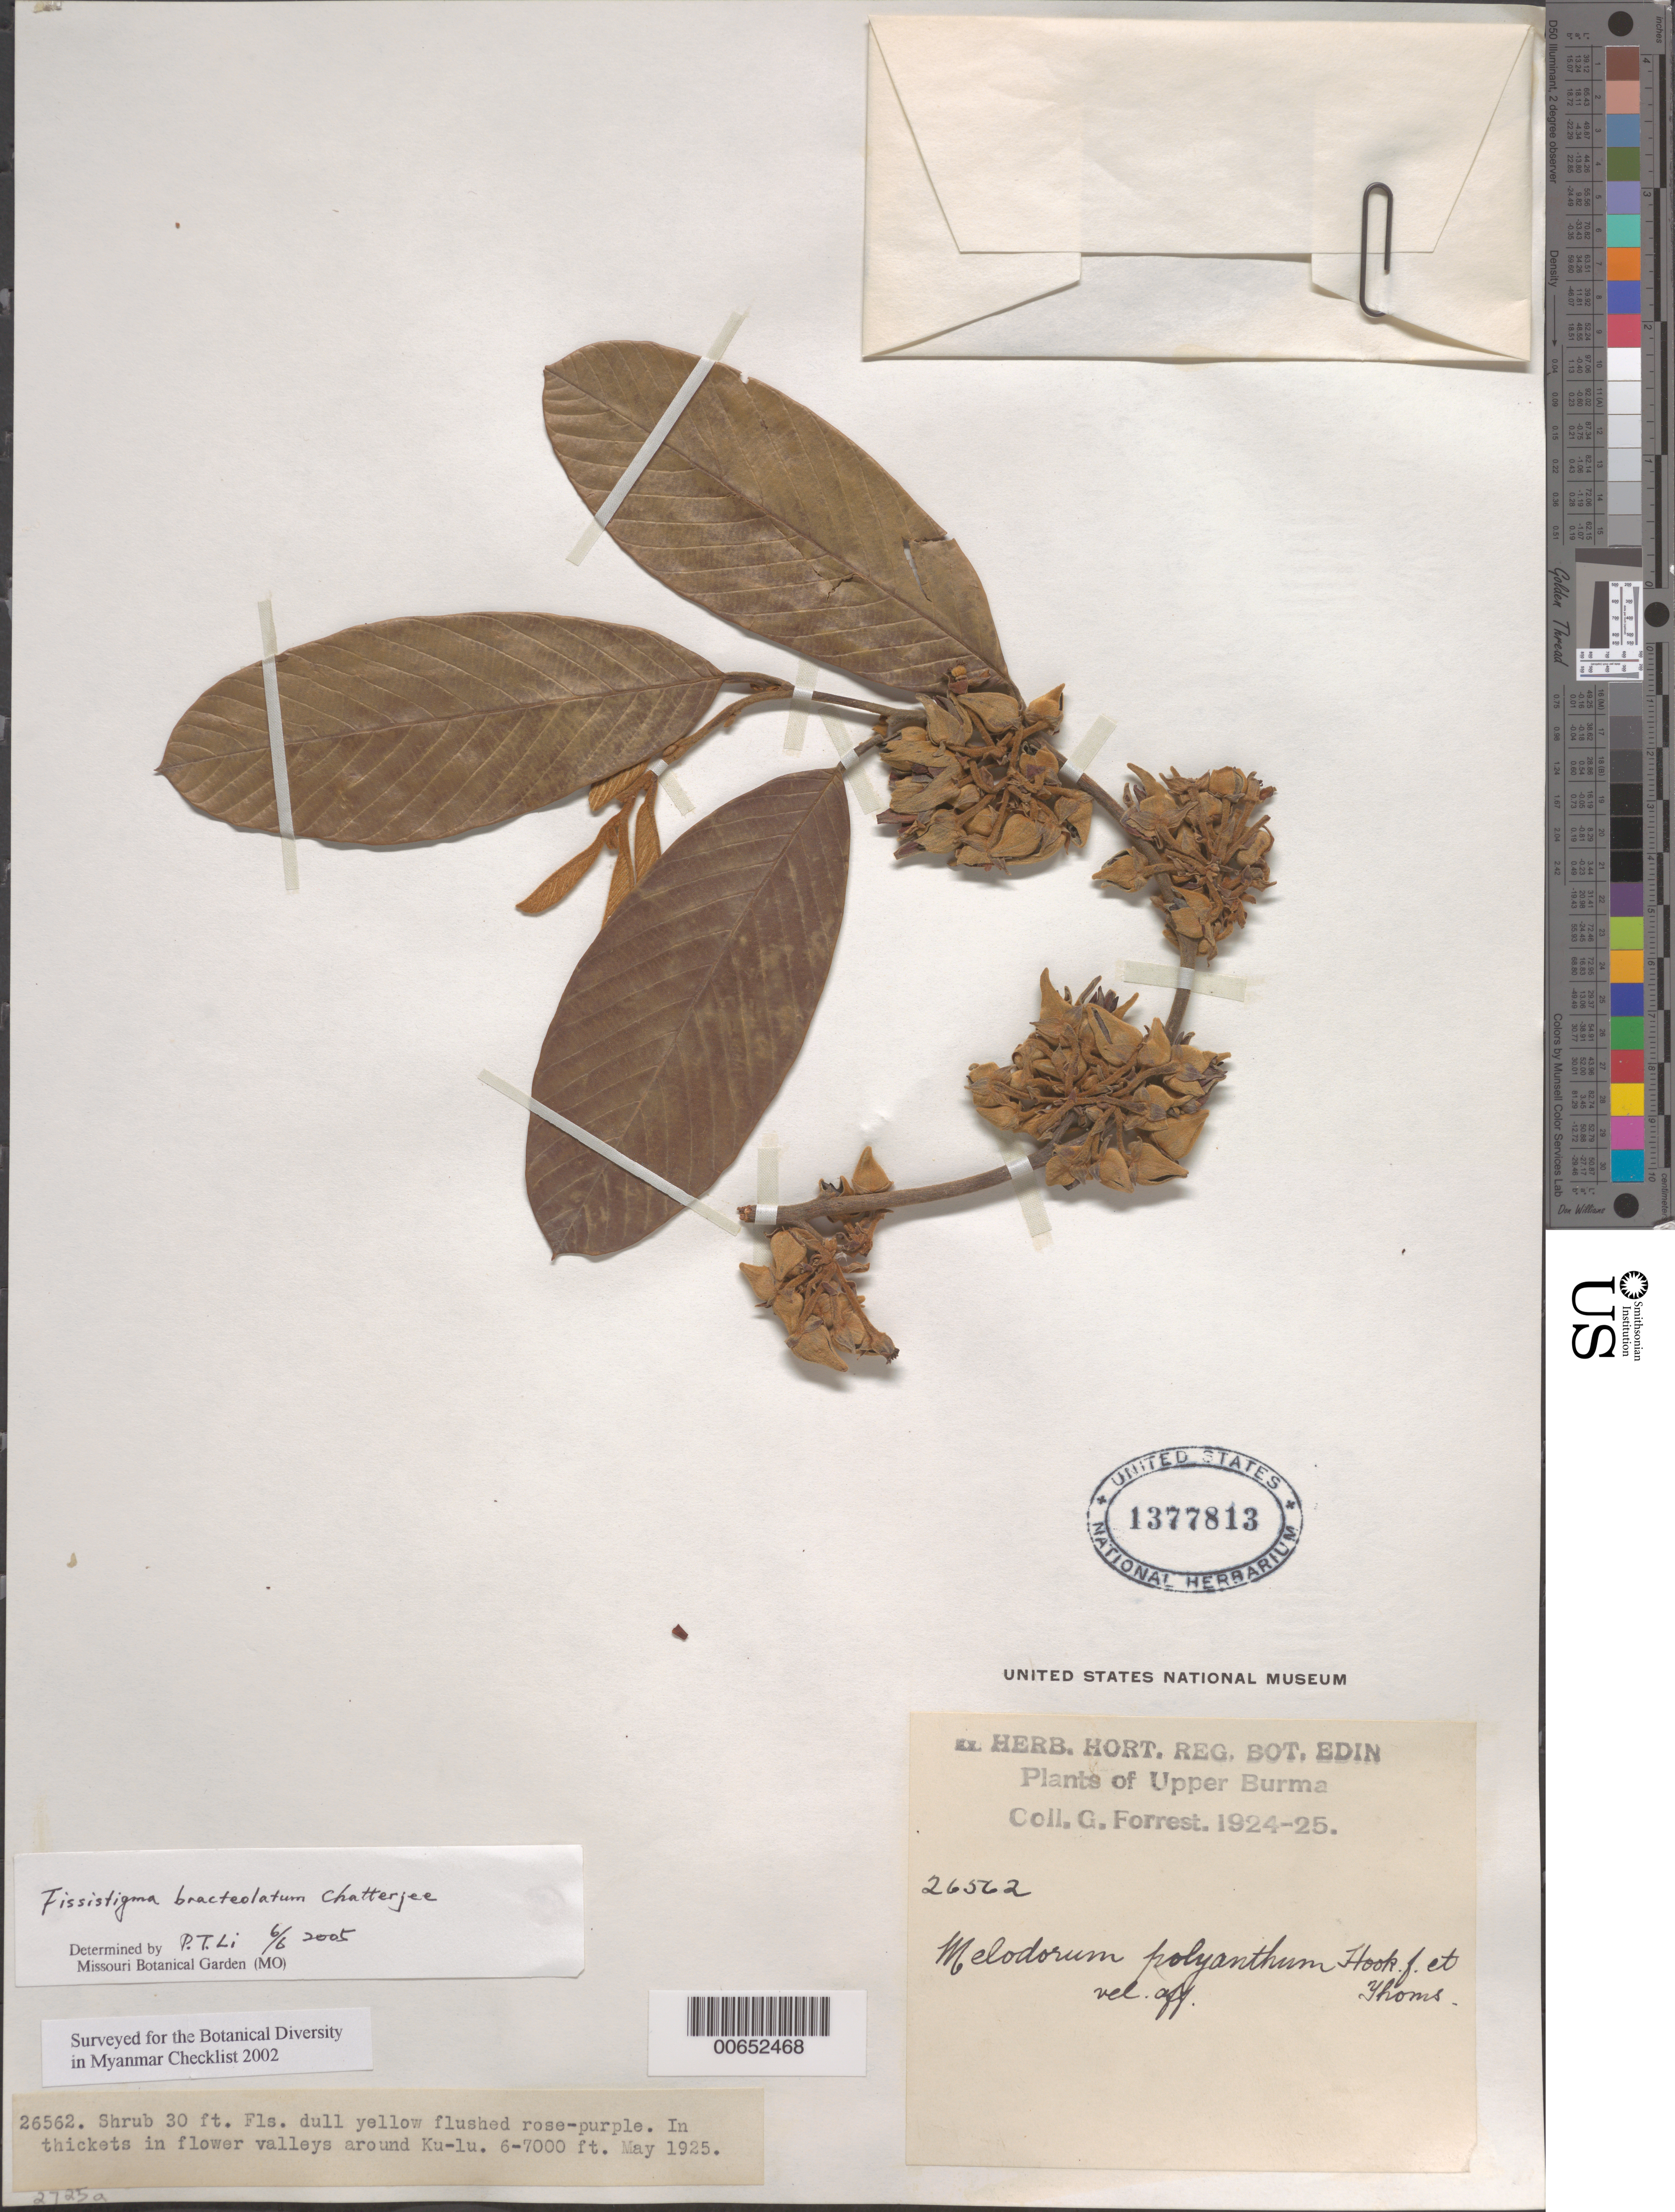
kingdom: Plantae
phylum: Tracheophyta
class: Magnoliopsida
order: Magnoliales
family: Annonaceae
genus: Fissistigma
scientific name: Fissistigma bracteolatum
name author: Chatterjee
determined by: Li, P. T.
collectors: G. Forrest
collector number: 26562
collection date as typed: May 1925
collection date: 1925-05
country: Myanmar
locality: Upper Burma, around Ku-lu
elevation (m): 1829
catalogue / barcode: US 1377813